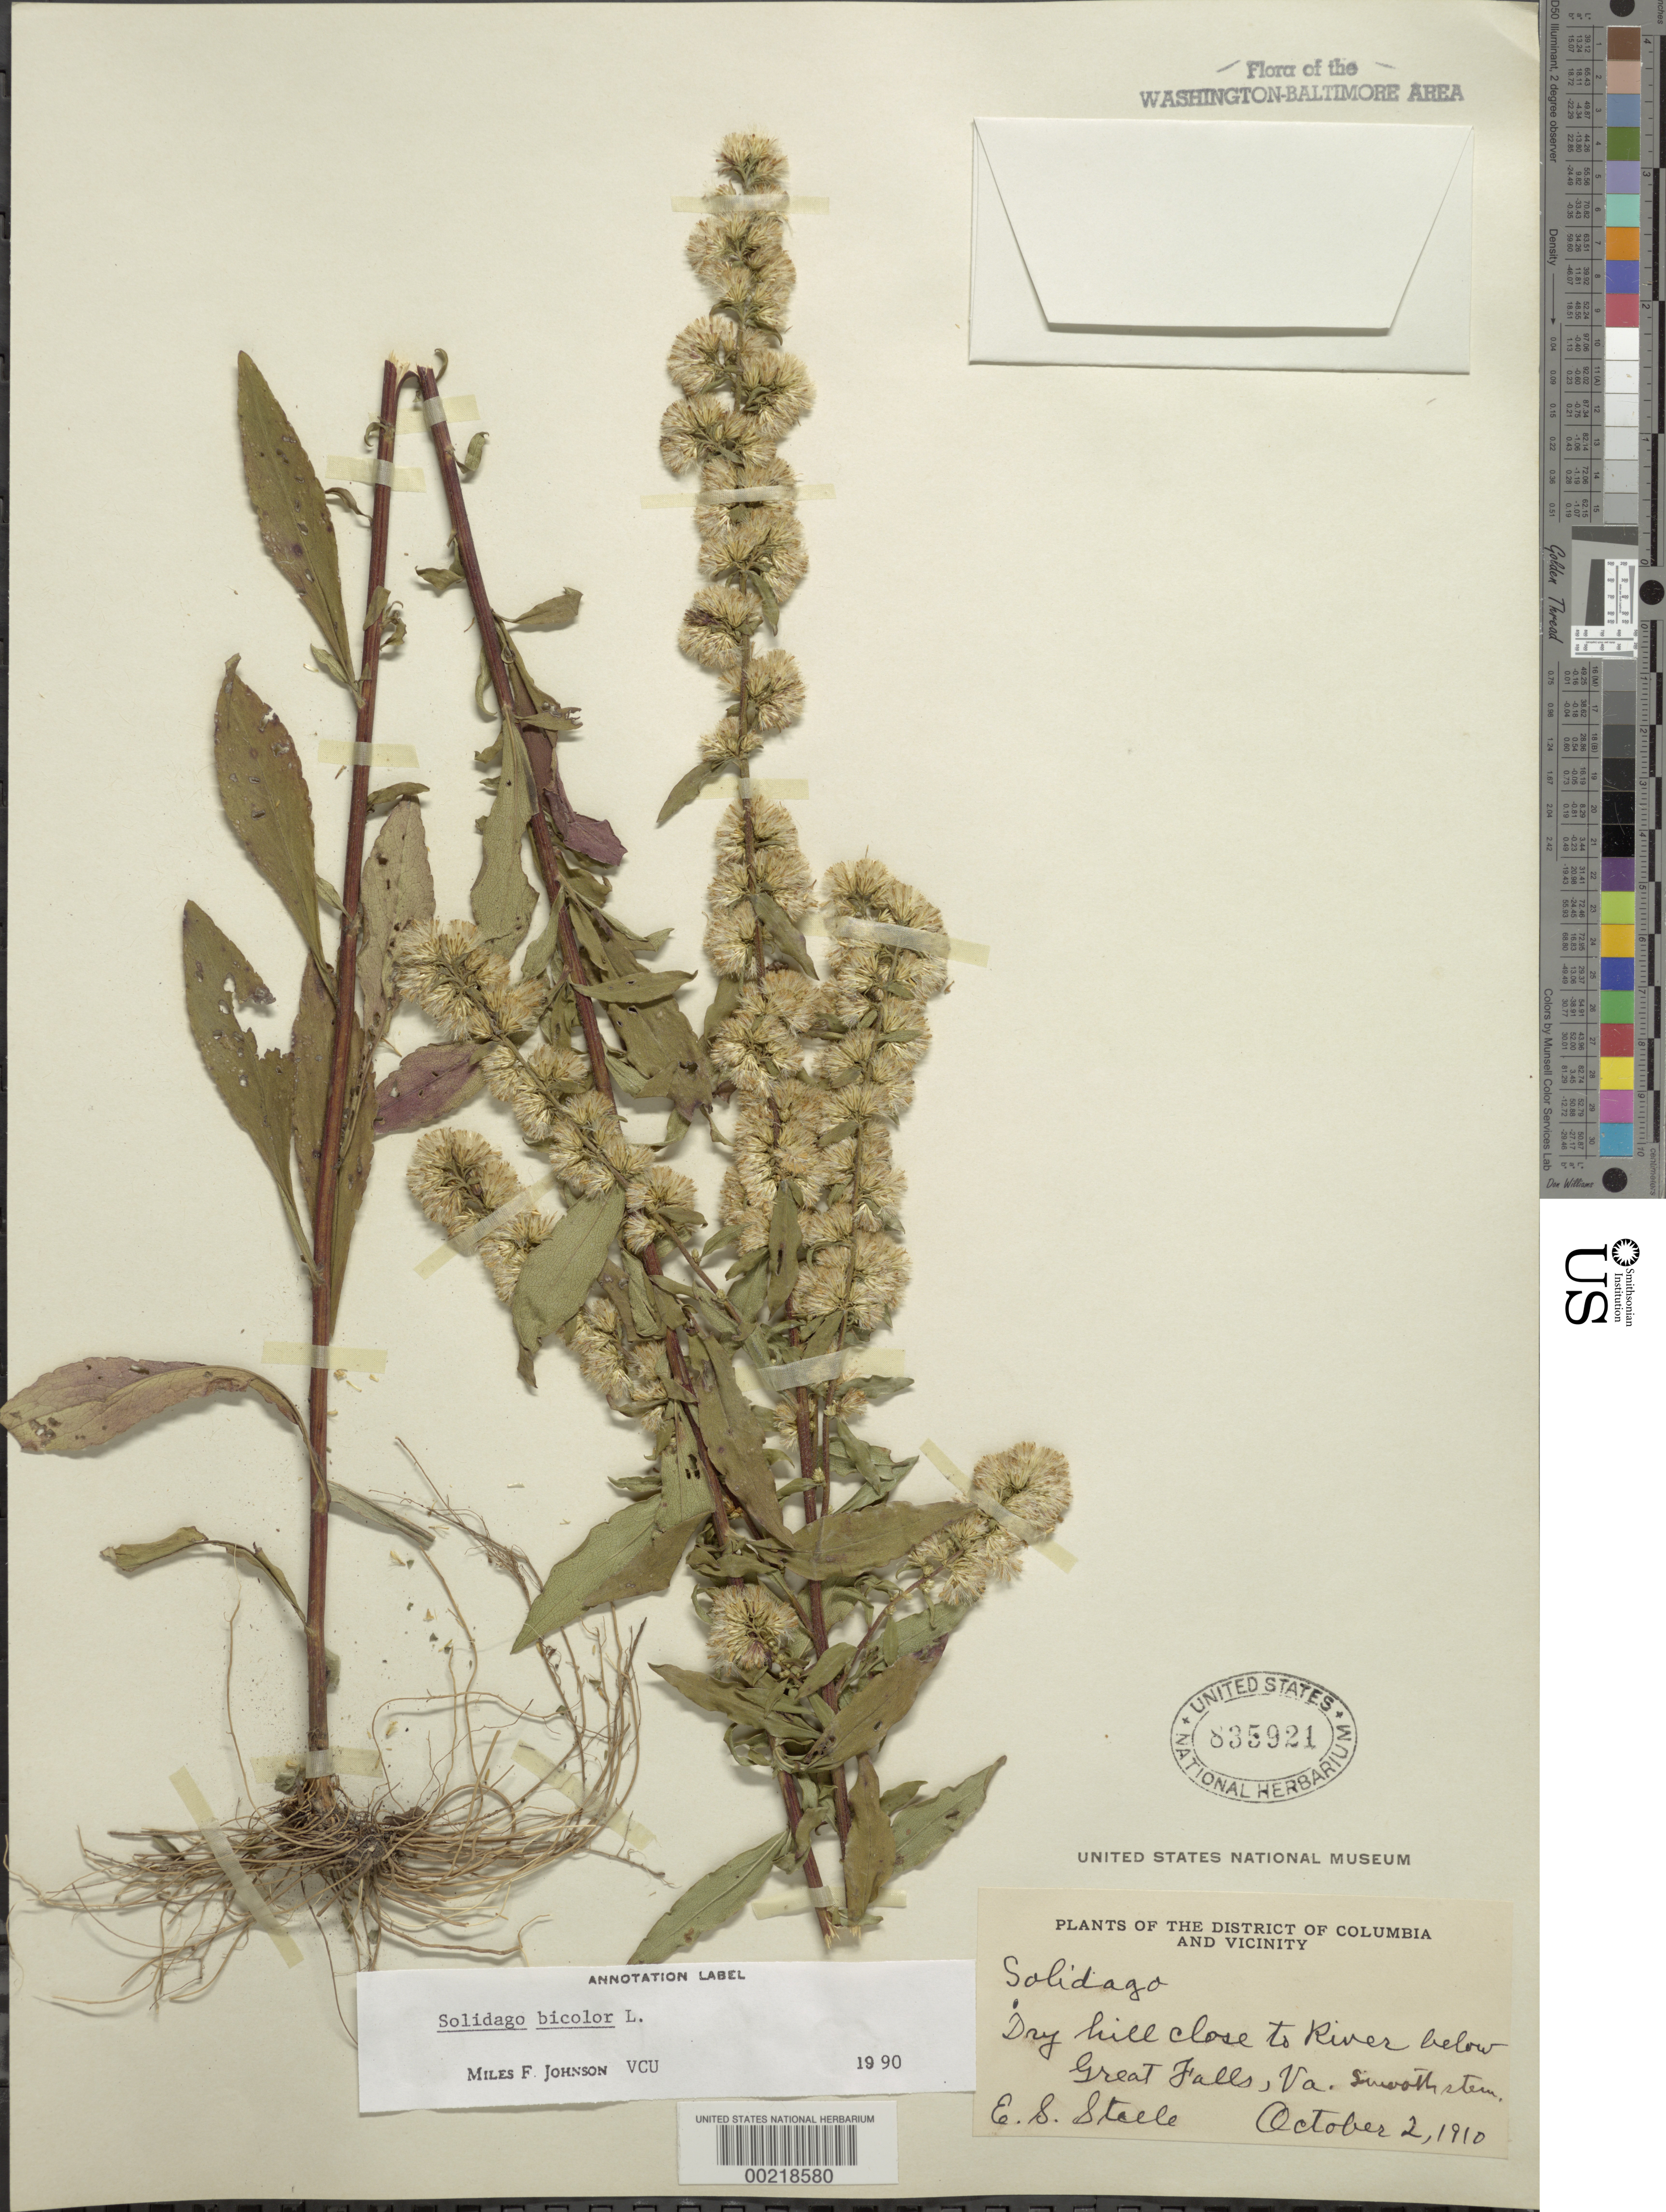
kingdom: Plantae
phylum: Tracheophyta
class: Magnoliopsida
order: Asterales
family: Asteraceae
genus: Solidago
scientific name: Solidago bicolor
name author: L.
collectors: E. Steele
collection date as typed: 02 Oct 1910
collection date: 1910-10-02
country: United States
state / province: Virginia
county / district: Fairfax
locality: Great Falls vicinity C. & O. Canal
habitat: Hill near river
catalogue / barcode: US 835921